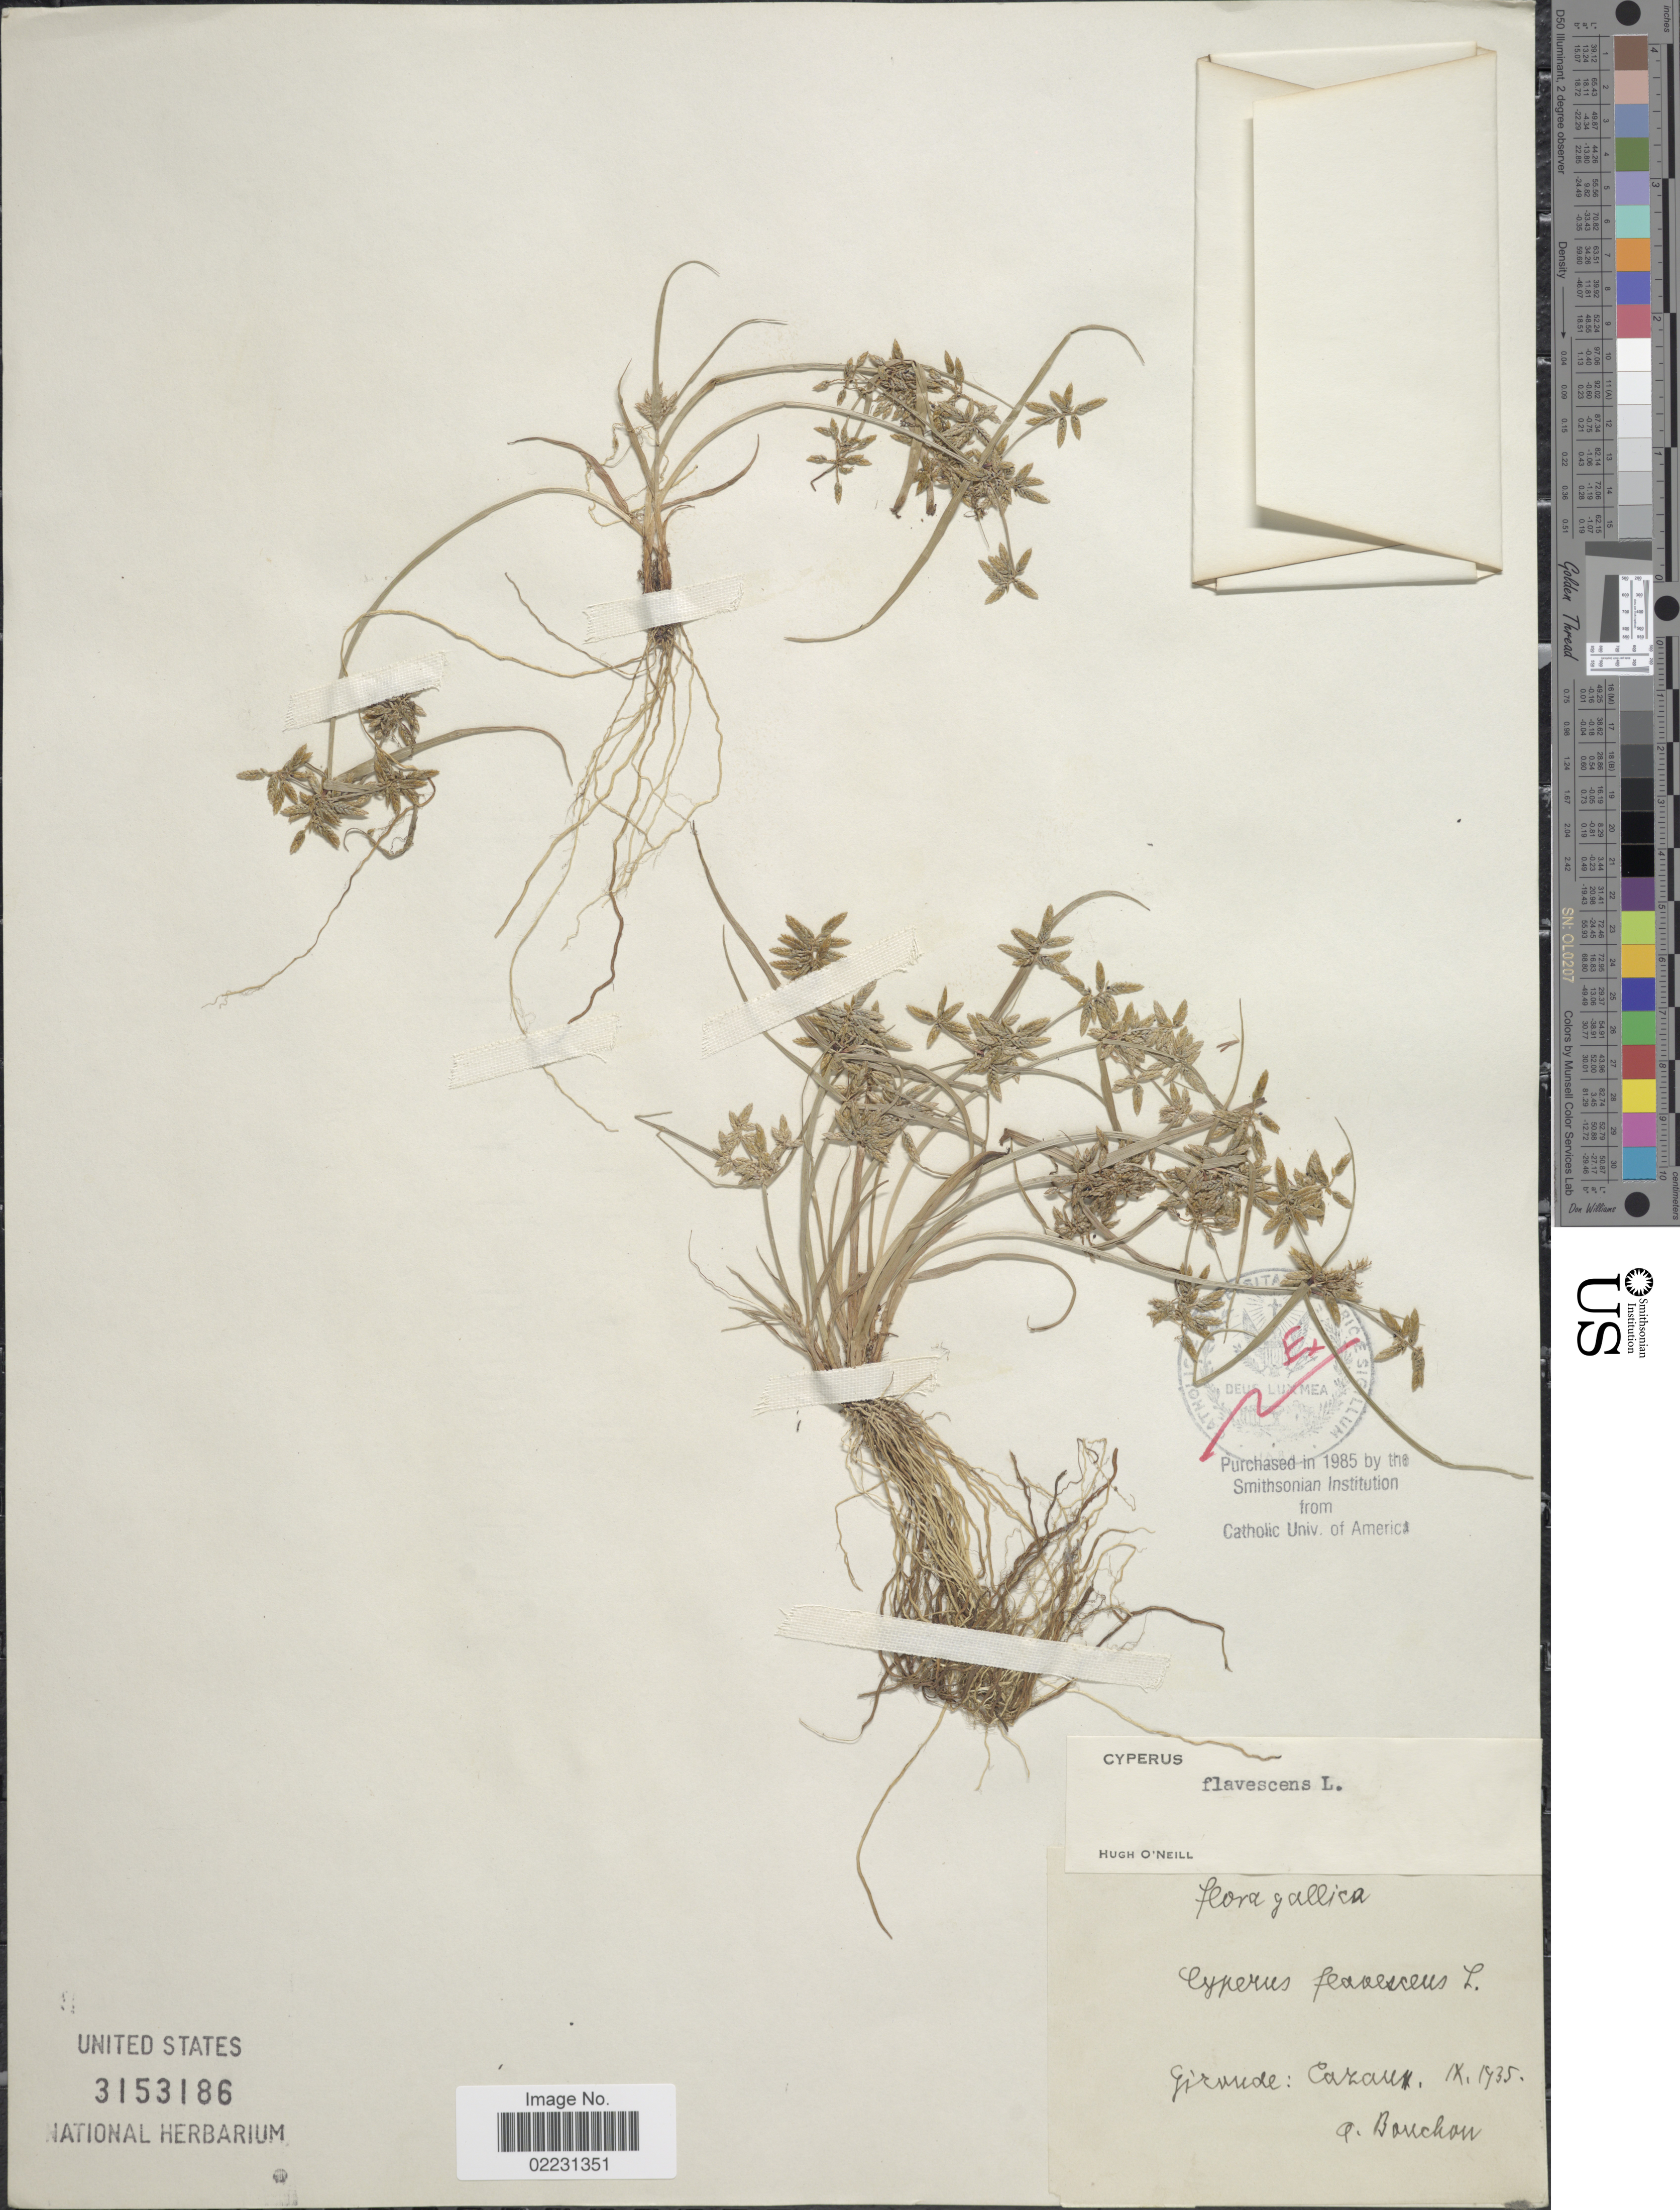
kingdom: Plantae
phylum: Tracheophyta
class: Liliopsida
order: Poales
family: Cyperaceae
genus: Cyperus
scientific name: Cyperus flavescens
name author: L.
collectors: A. Bouchon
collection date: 1935-09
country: France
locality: Gallica. Girunde: Cazaun [interpreted]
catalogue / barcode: US 3153186